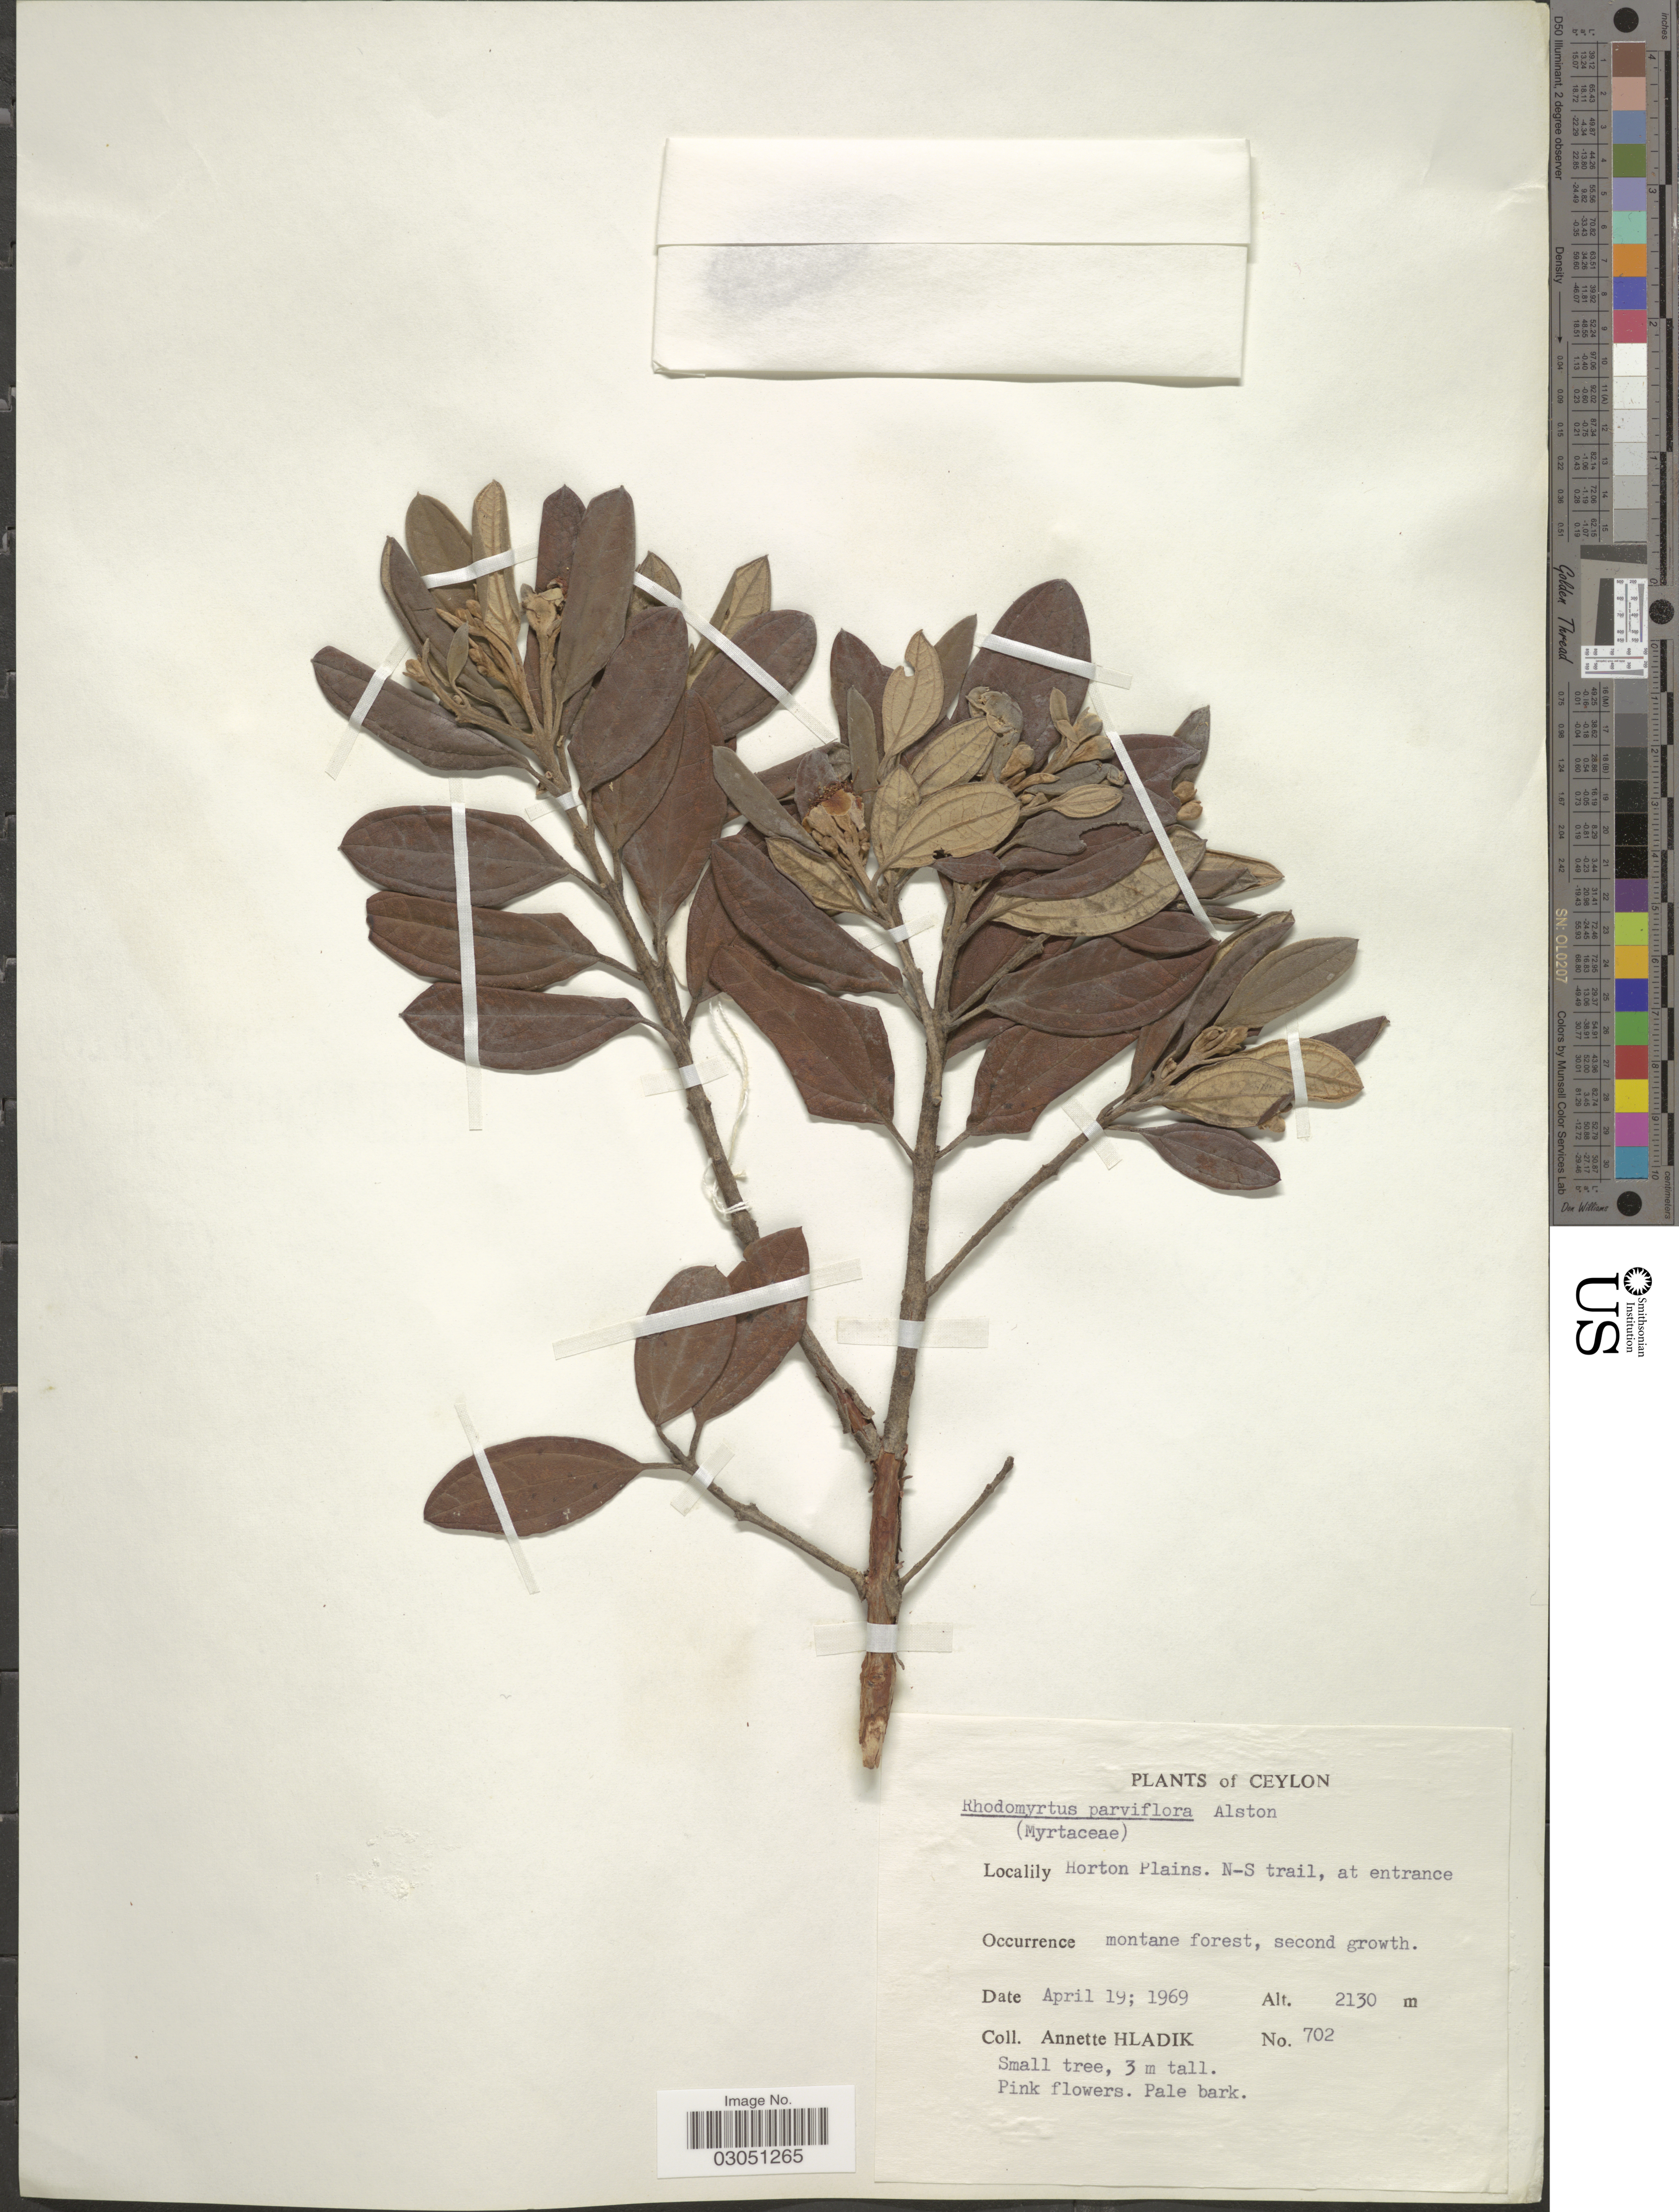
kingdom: Plantae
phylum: Tracheophyta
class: Magnoliopsida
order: Myrtales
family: Myrtaceae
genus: Rhodomyrtus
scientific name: Rhodomyrtus parviflora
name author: Alston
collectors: A. Hladik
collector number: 702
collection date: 1969-04-19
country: Sri Lanka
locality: Ceylon, Horton Plains. N-S trail, at entrance.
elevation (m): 2130